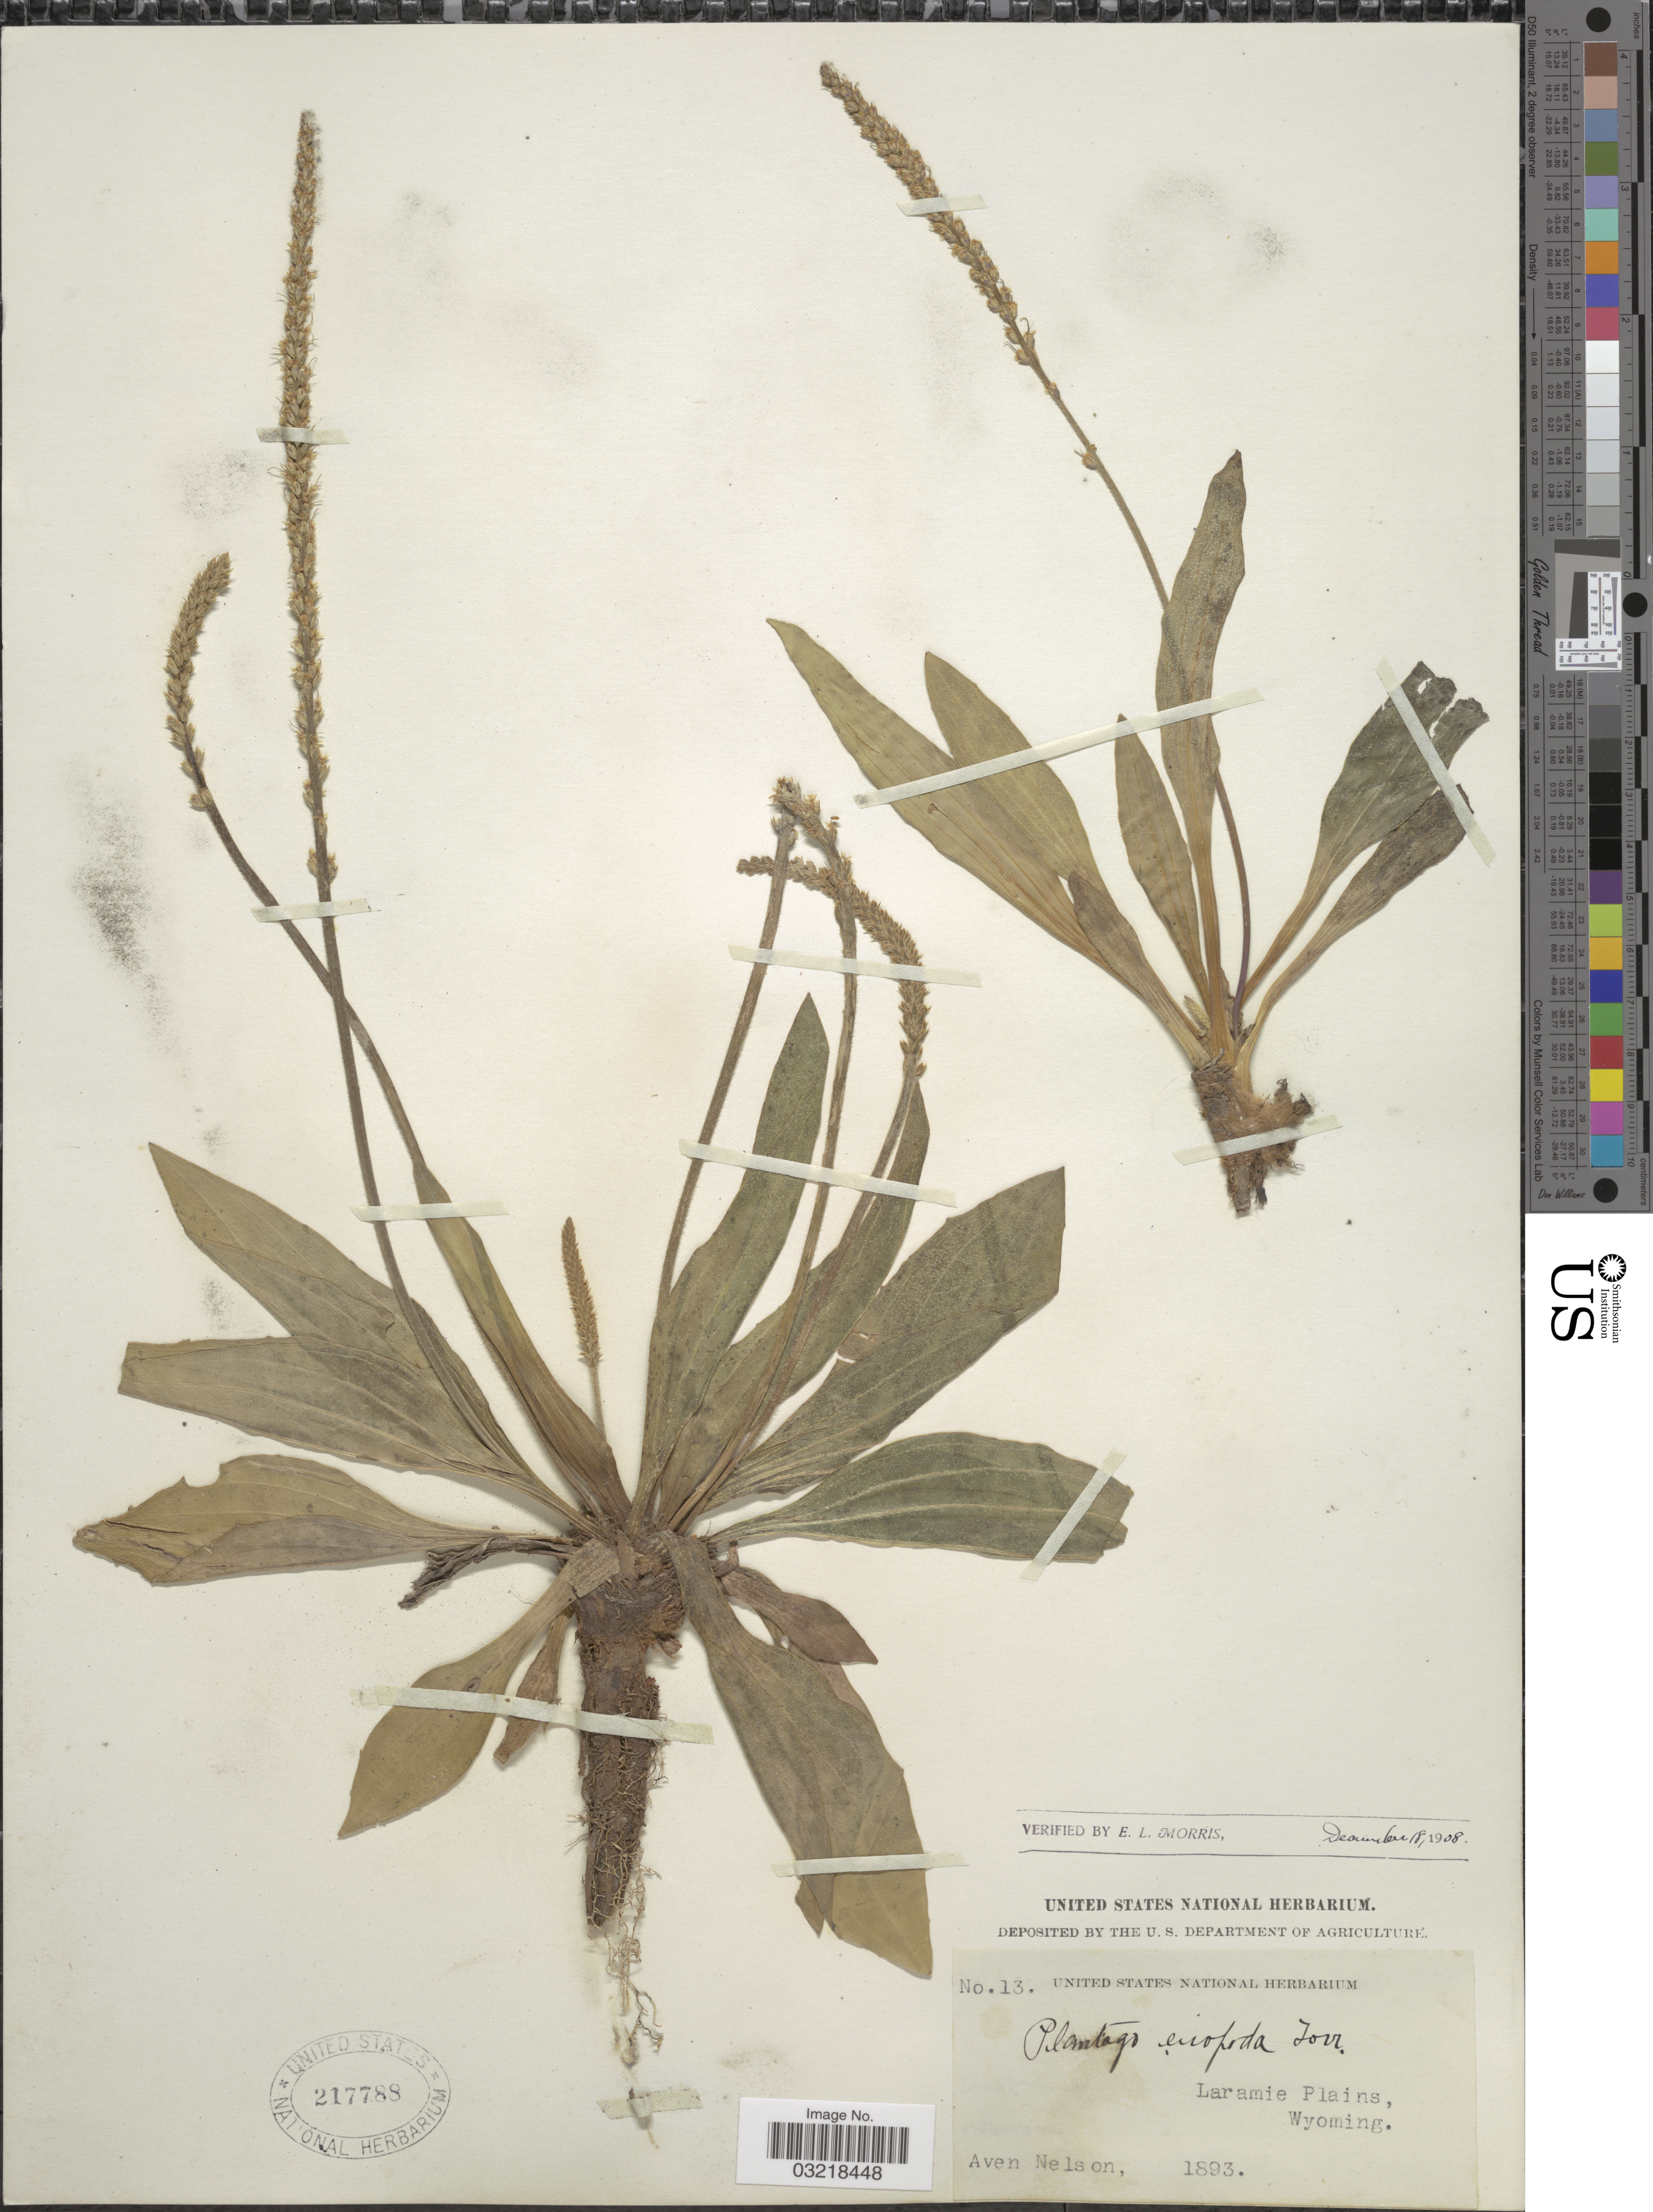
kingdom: Plantae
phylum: Tracheophyta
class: Magnoliopsida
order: Lamiales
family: Plantaginaceae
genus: Plantago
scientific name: Plantago eriopoda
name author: Torr.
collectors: A. Nelson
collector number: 13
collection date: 1893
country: United States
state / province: Wyoming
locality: Laramie Plains.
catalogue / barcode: US 217788